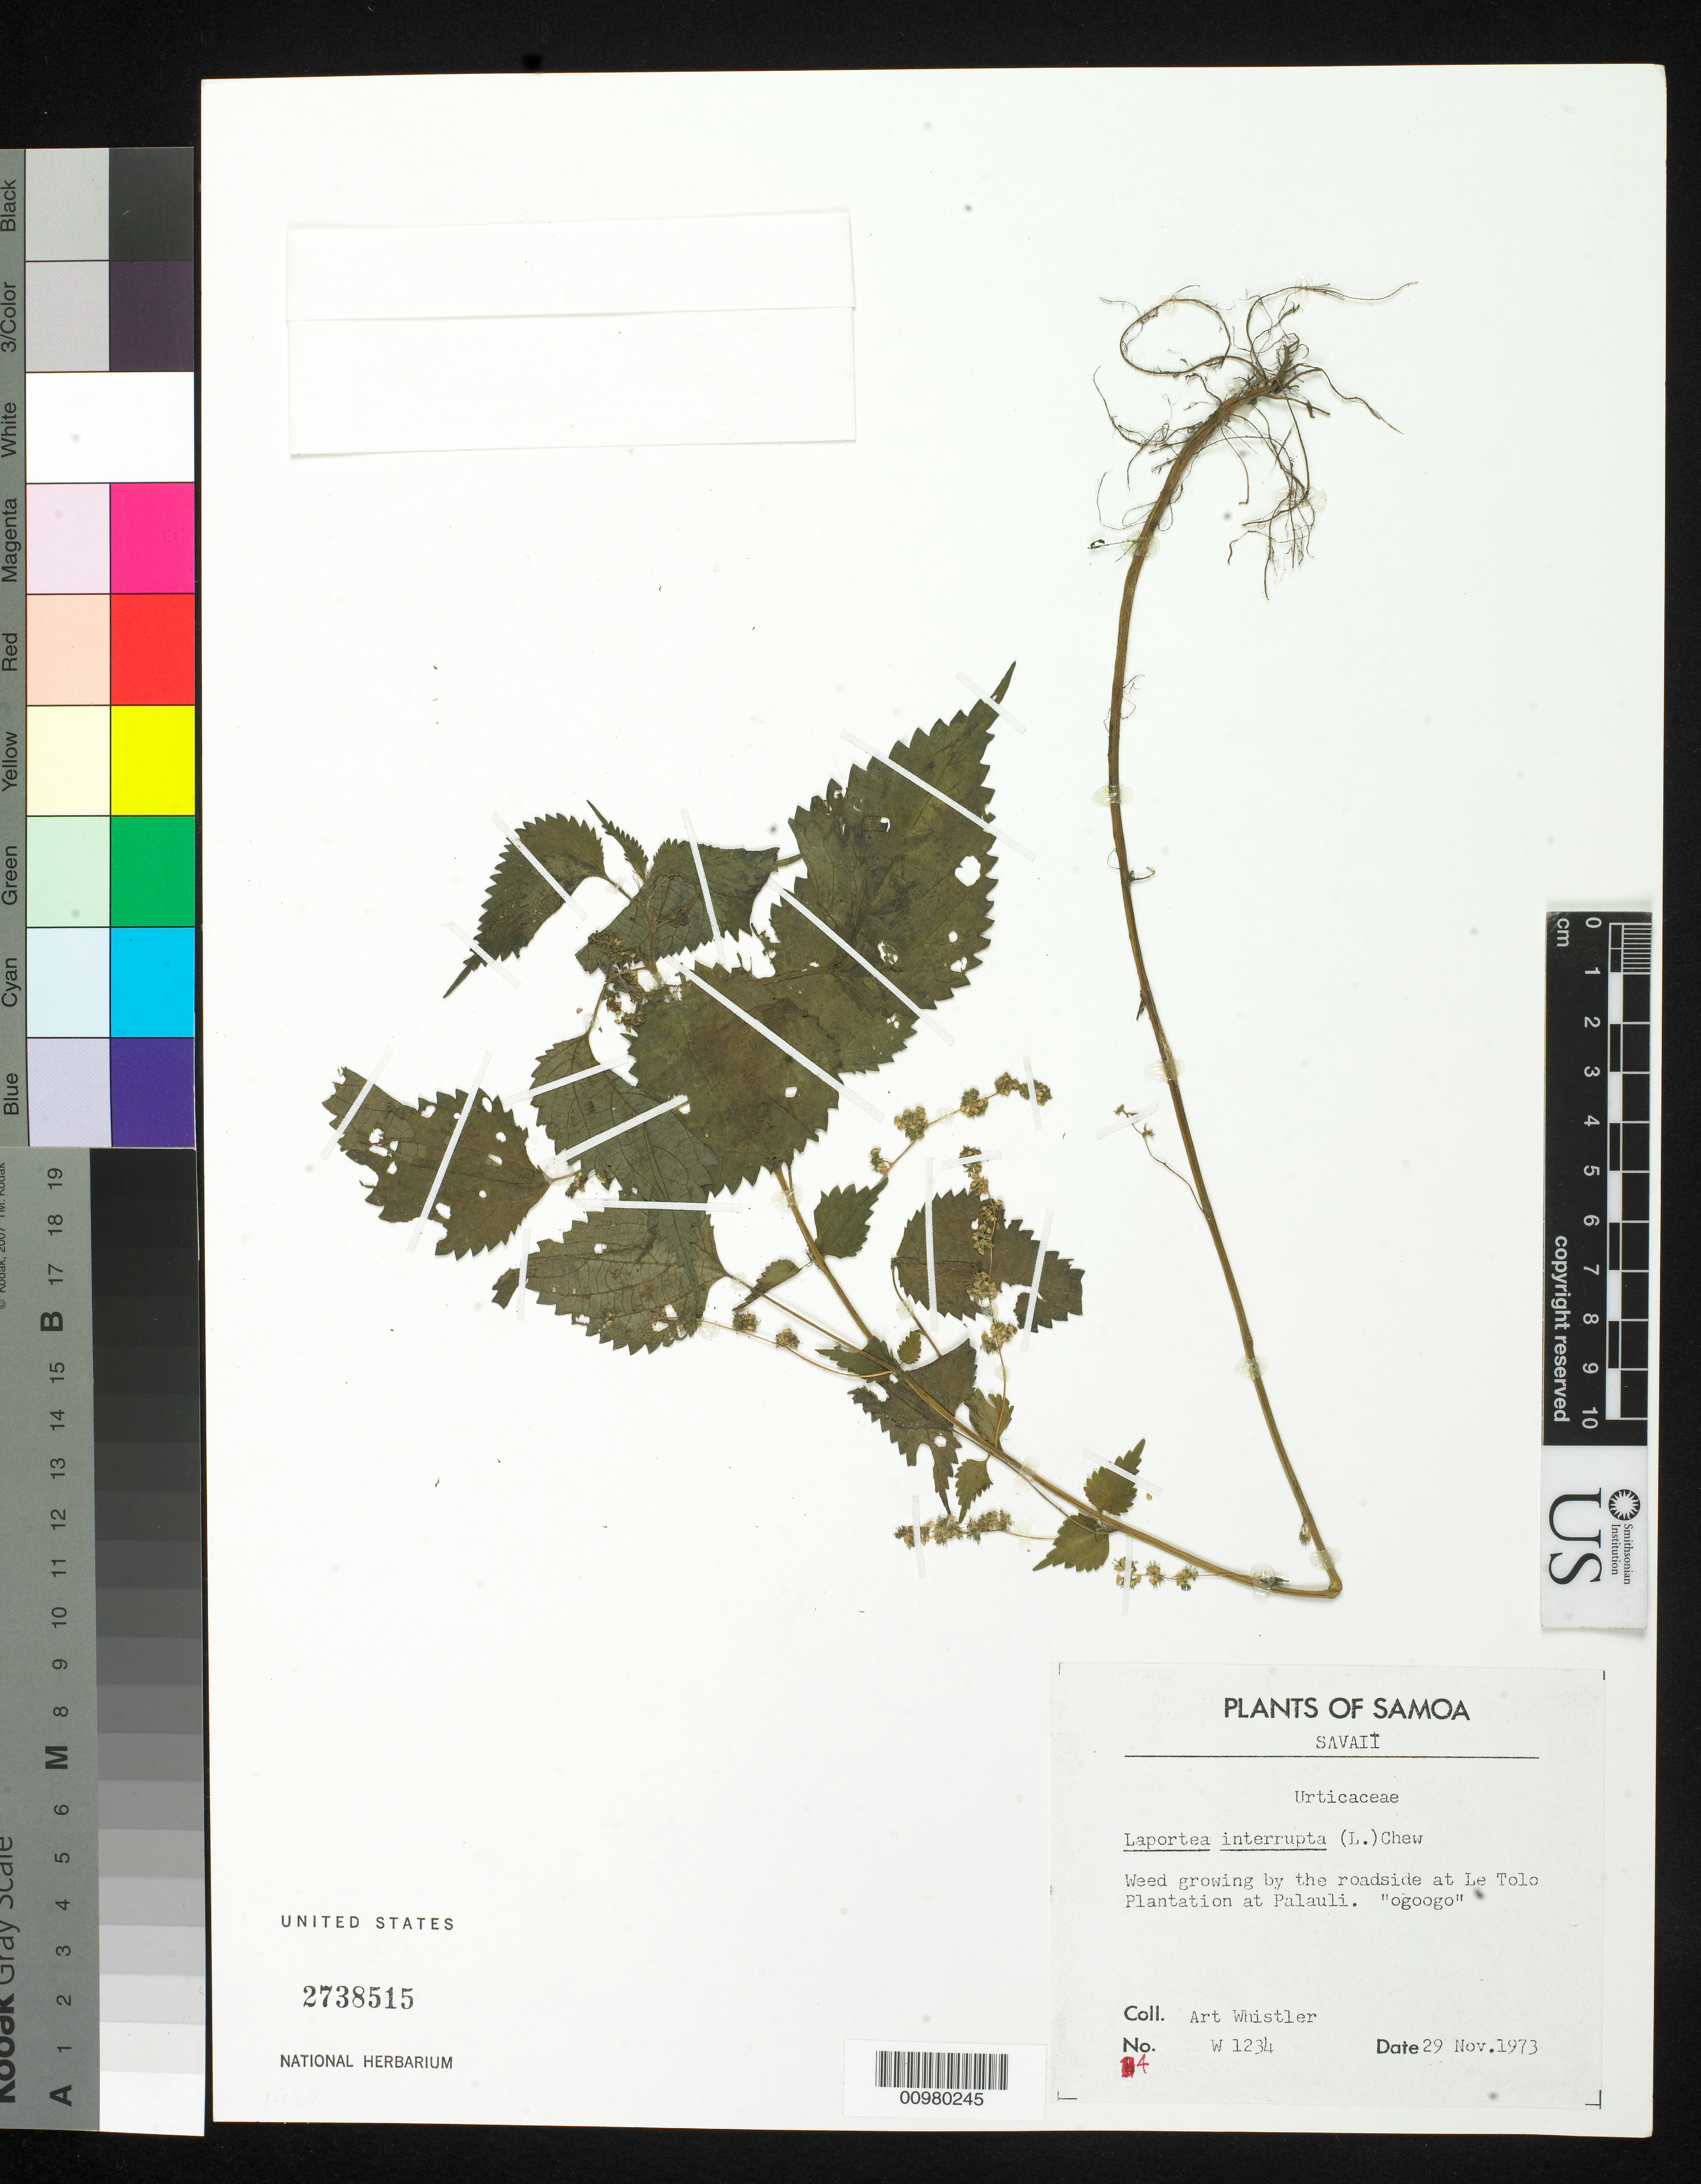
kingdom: Plantae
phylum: Tracheophyta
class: Magnoliopsida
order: Rosales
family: Urticaceae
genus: Laportea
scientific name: Laportea interrupta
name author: (L.) Chew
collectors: A. Whistler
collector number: W 1234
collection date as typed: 29 Nov 1973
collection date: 1973-11-29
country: Samoa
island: Savai'i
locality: Palauli, Le Tolo Plantation, roadside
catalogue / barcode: US 2738515